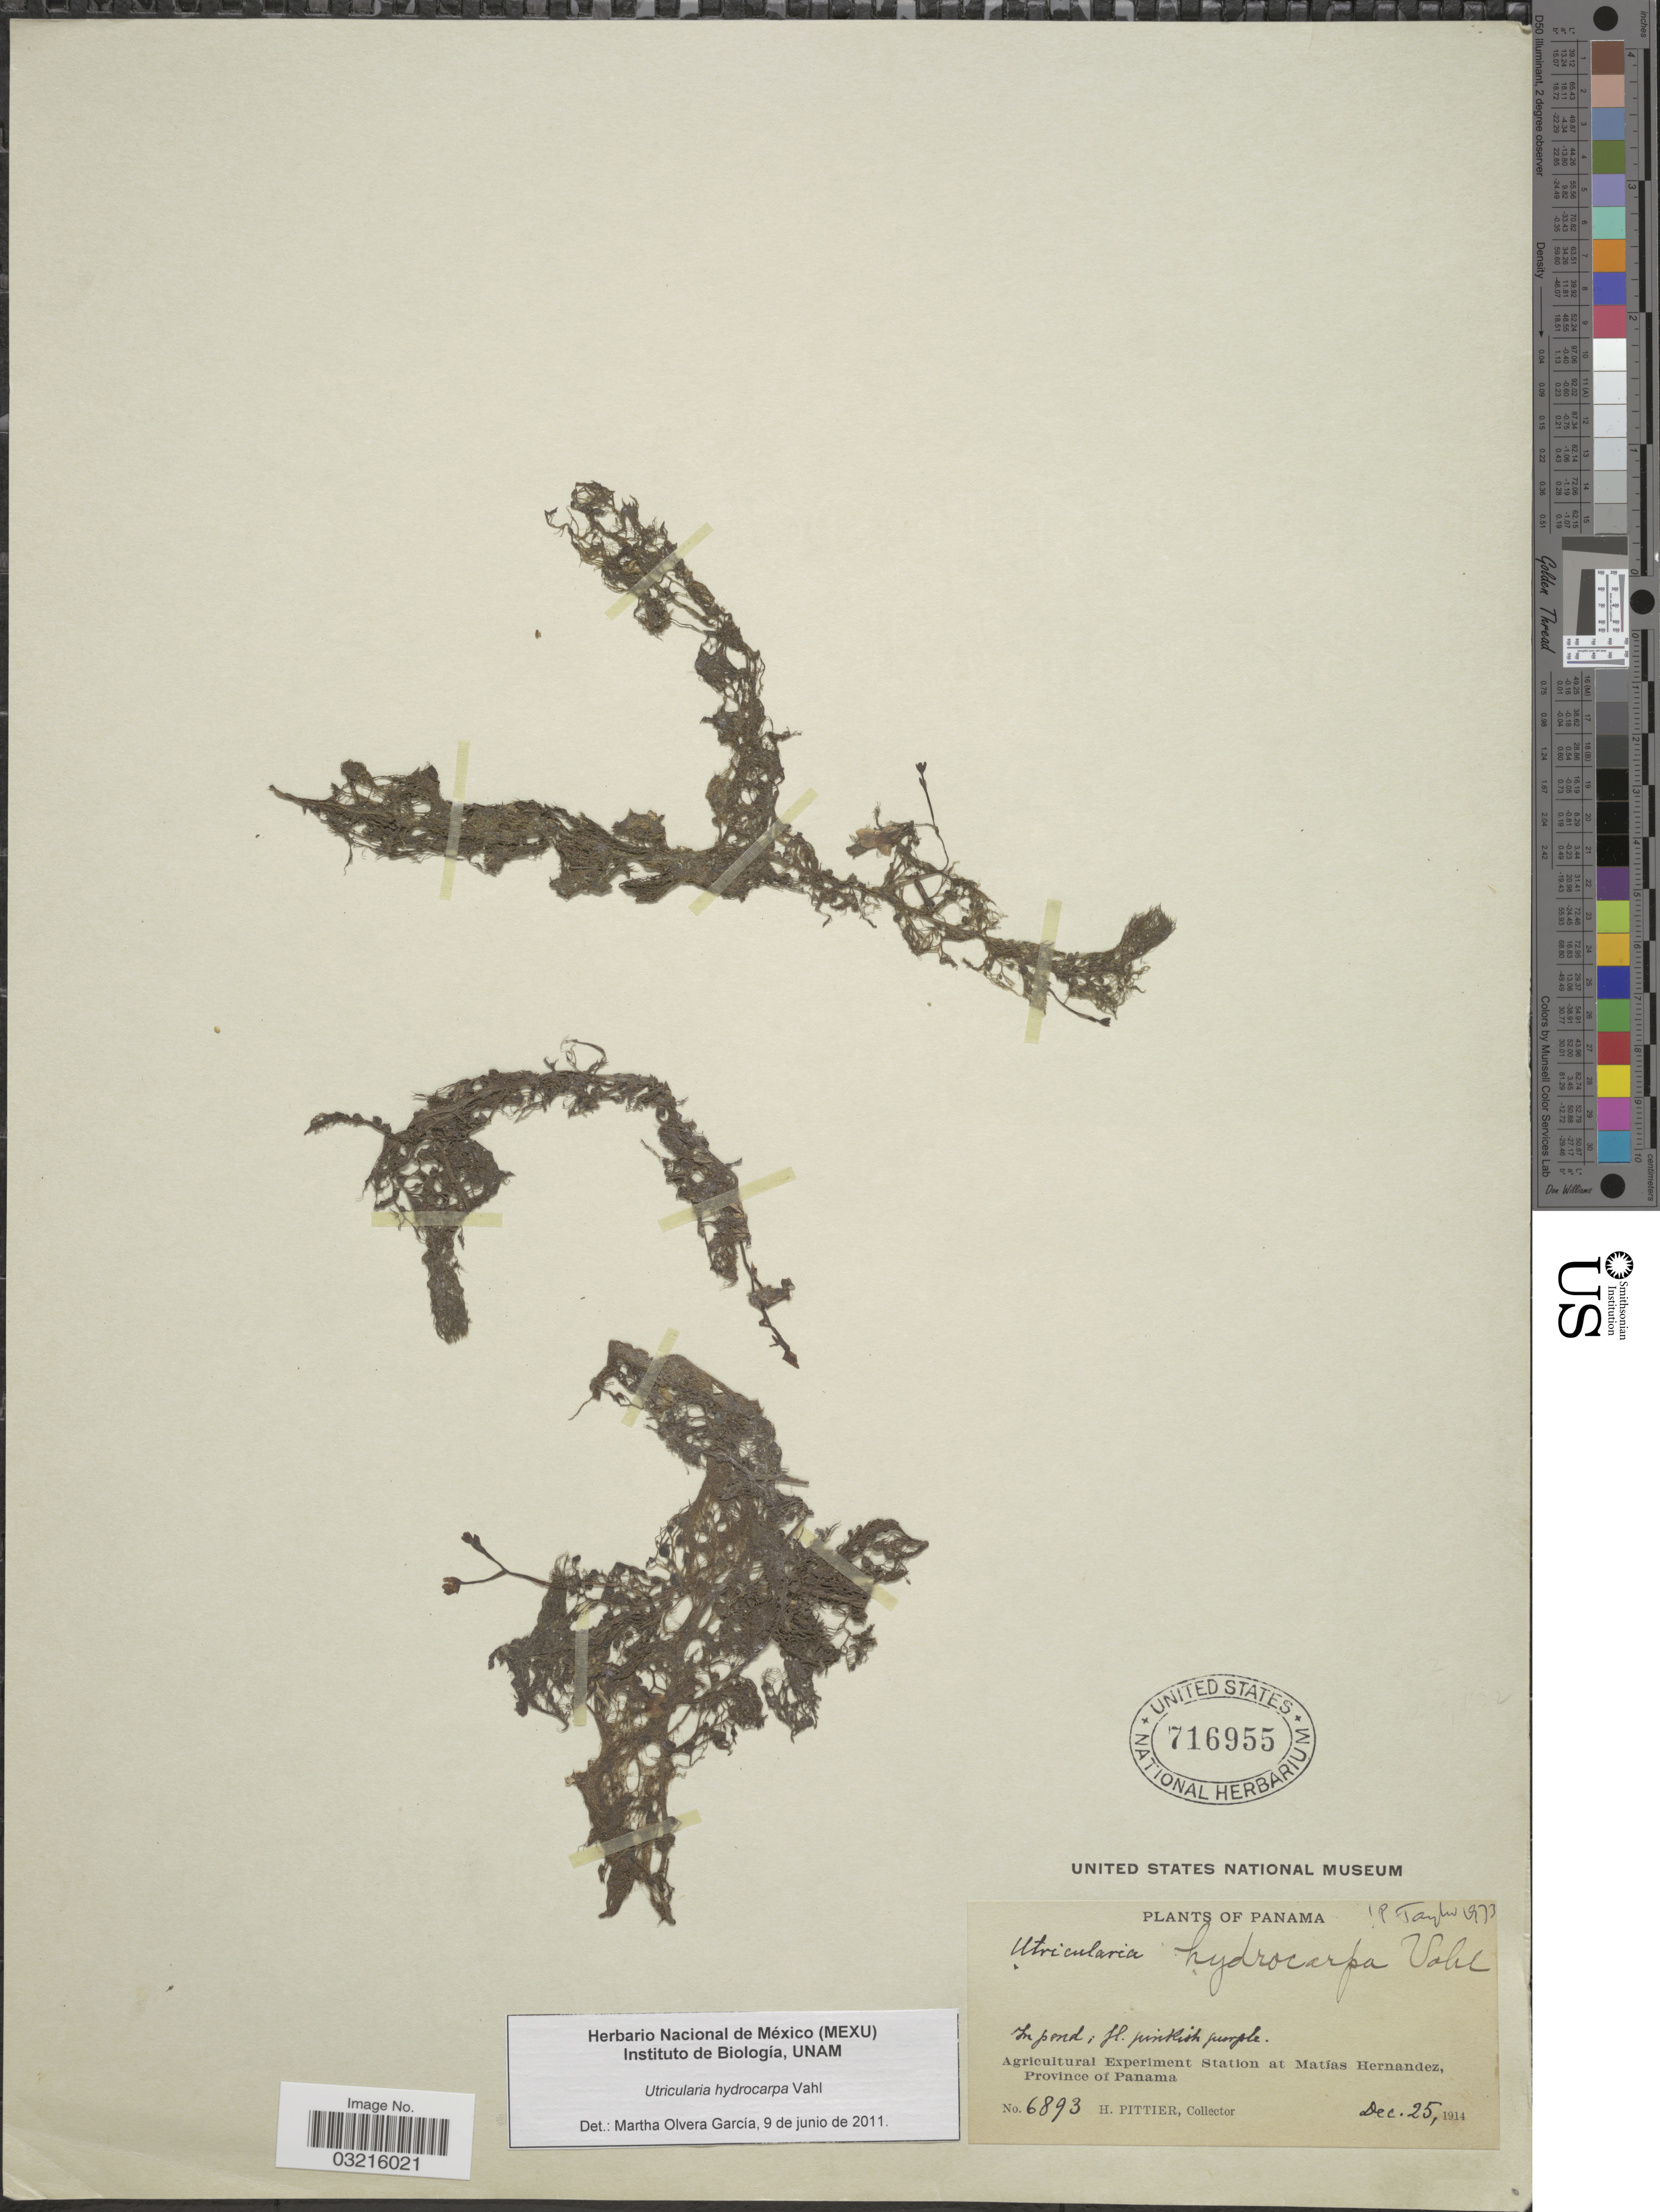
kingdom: Plantae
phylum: Tracheophyta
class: Magnoliopsida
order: Lamiales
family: Lentibulariaceae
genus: Utricularia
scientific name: Utricularia hydrocarpa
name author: Vahl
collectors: H. F. Pittier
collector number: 6893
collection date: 1914-12-25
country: Panama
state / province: Panamá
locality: Agricultural Experiment Station at Matías Hernandez.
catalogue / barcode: US 716955